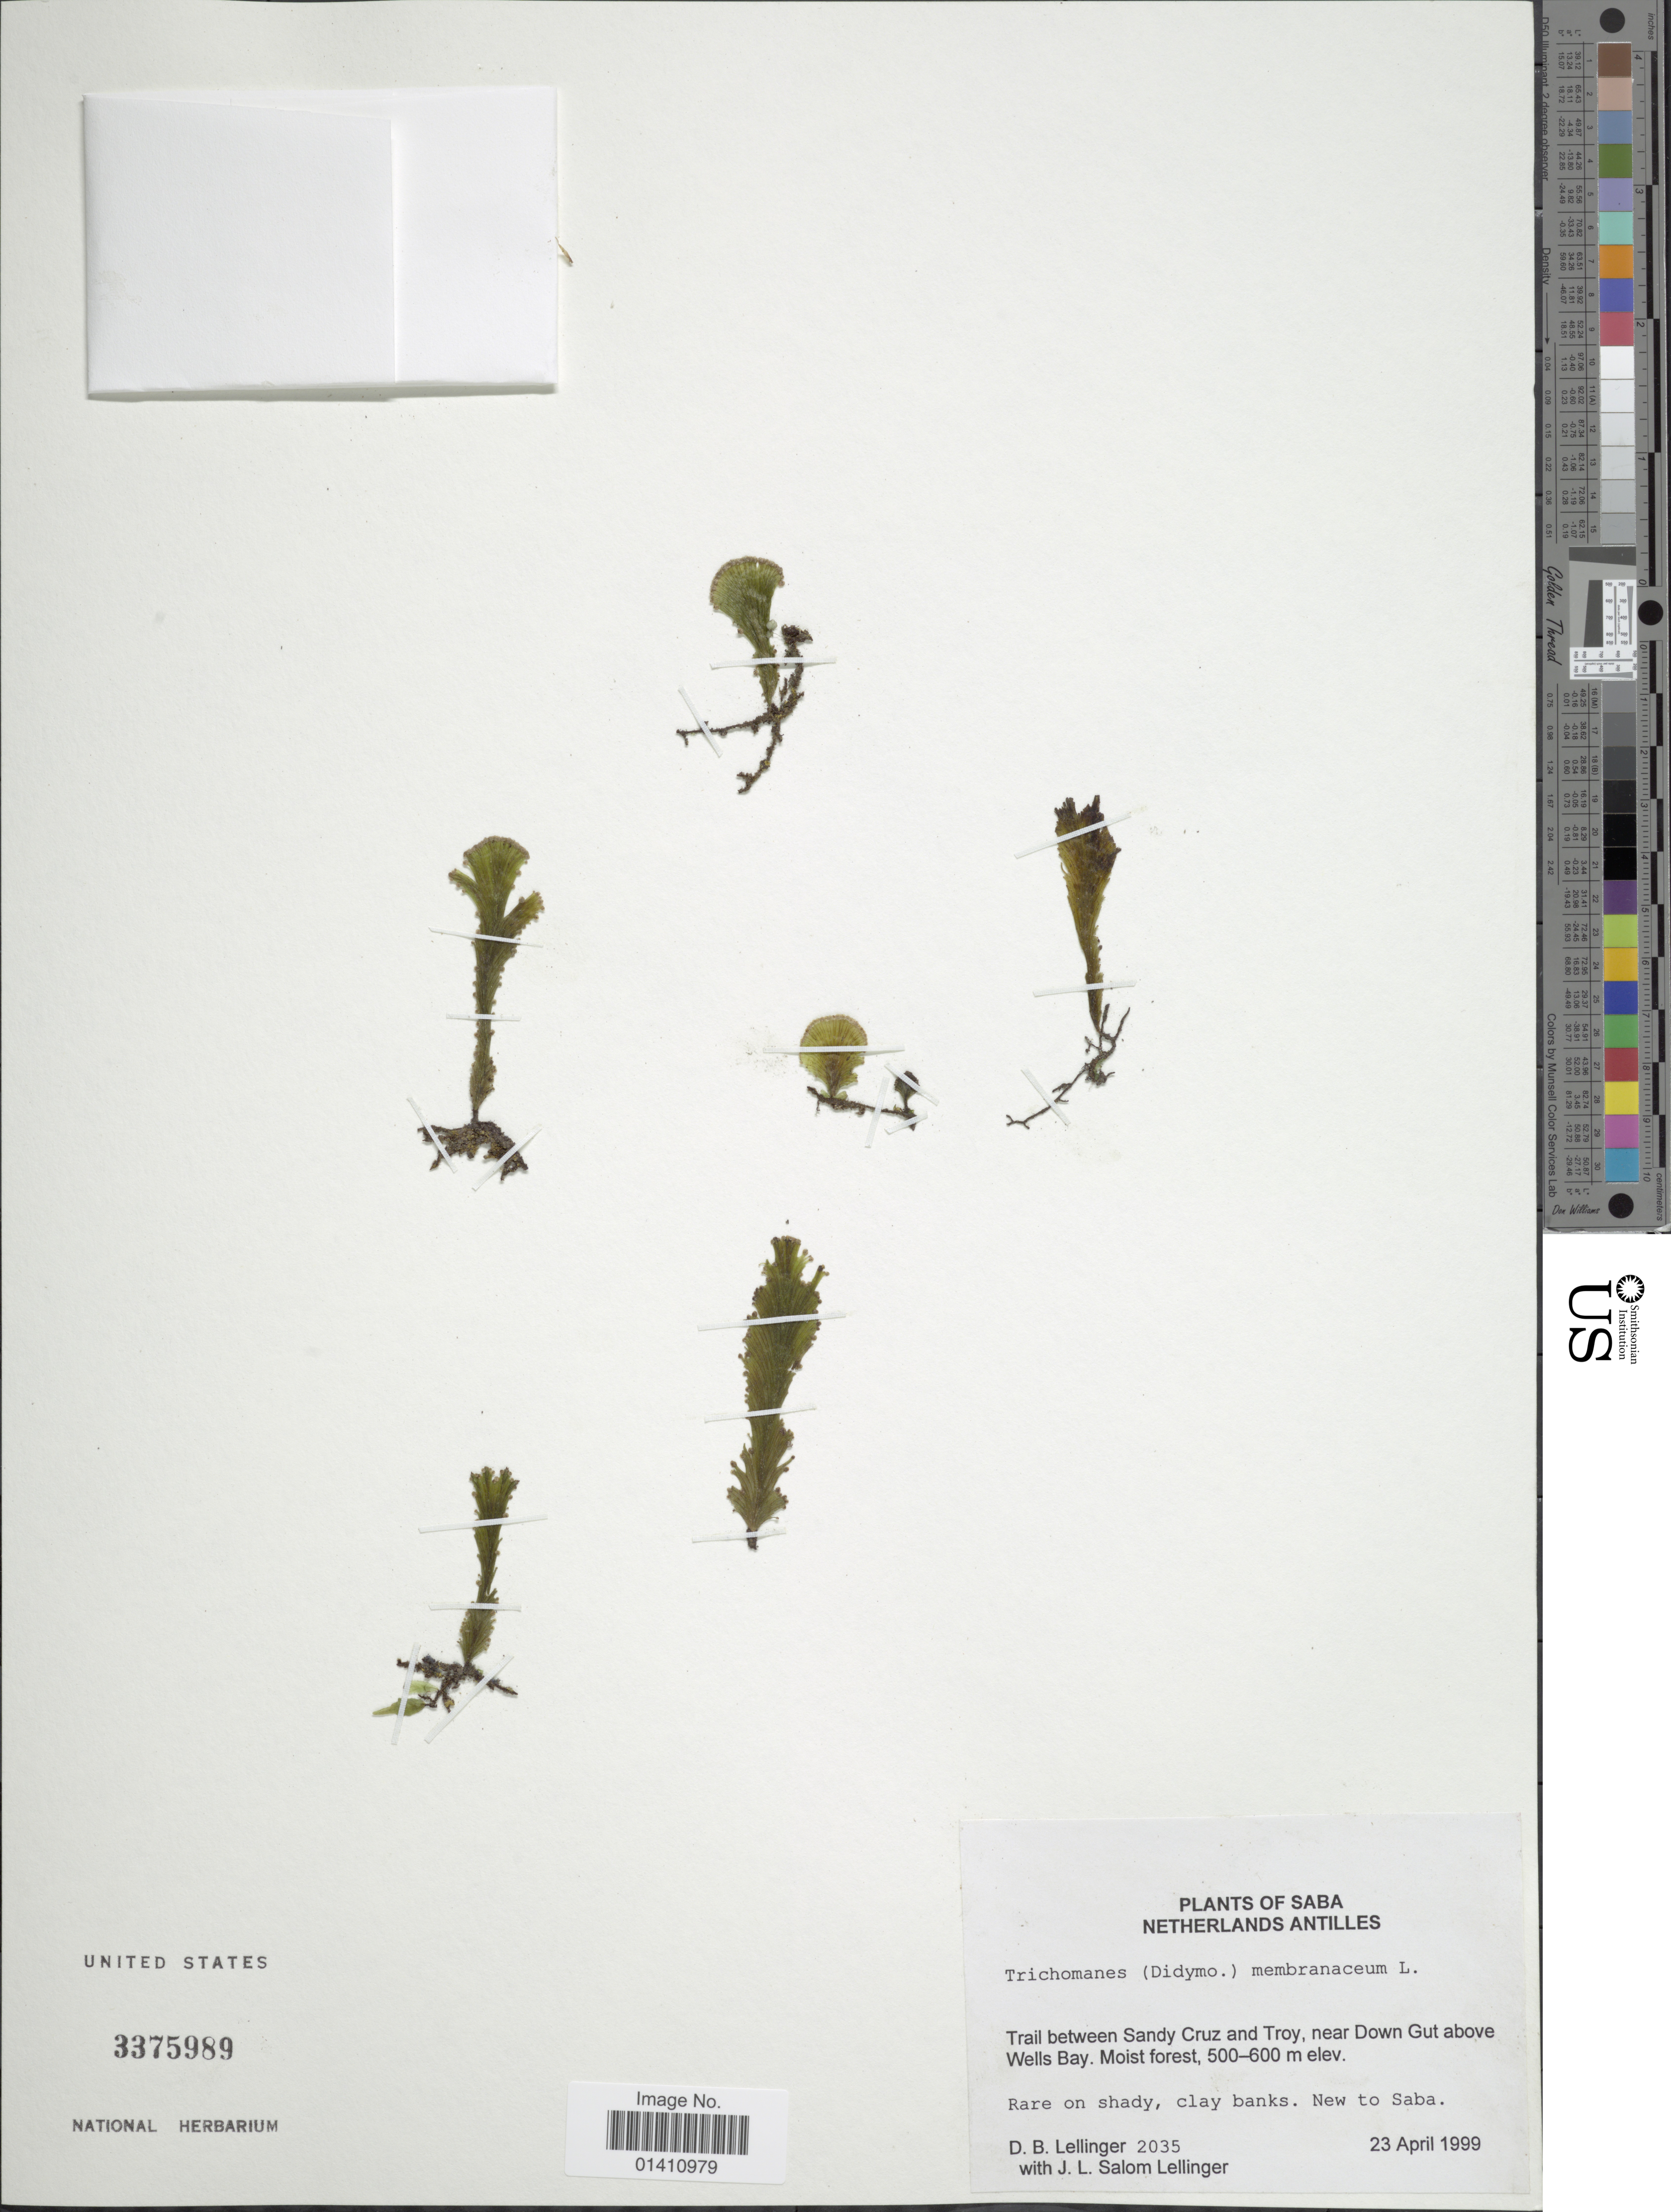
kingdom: Plantae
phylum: Tracheophyta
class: Polypodiopsida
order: Hymenophyllales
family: Hymenophyllaceae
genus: Didymoglossum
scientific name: Didymoglossum membranaceum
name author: (L.) Vareschi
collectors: D. B. Lellinger & J. Salom Lellinger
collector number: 2035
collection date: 1999-04-23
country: Netherlands Antilles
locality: Saba. Trail between Sandy Cruz and Troy, near Down Gut above Wells Bay.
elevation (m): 500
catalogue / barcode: US 3375989